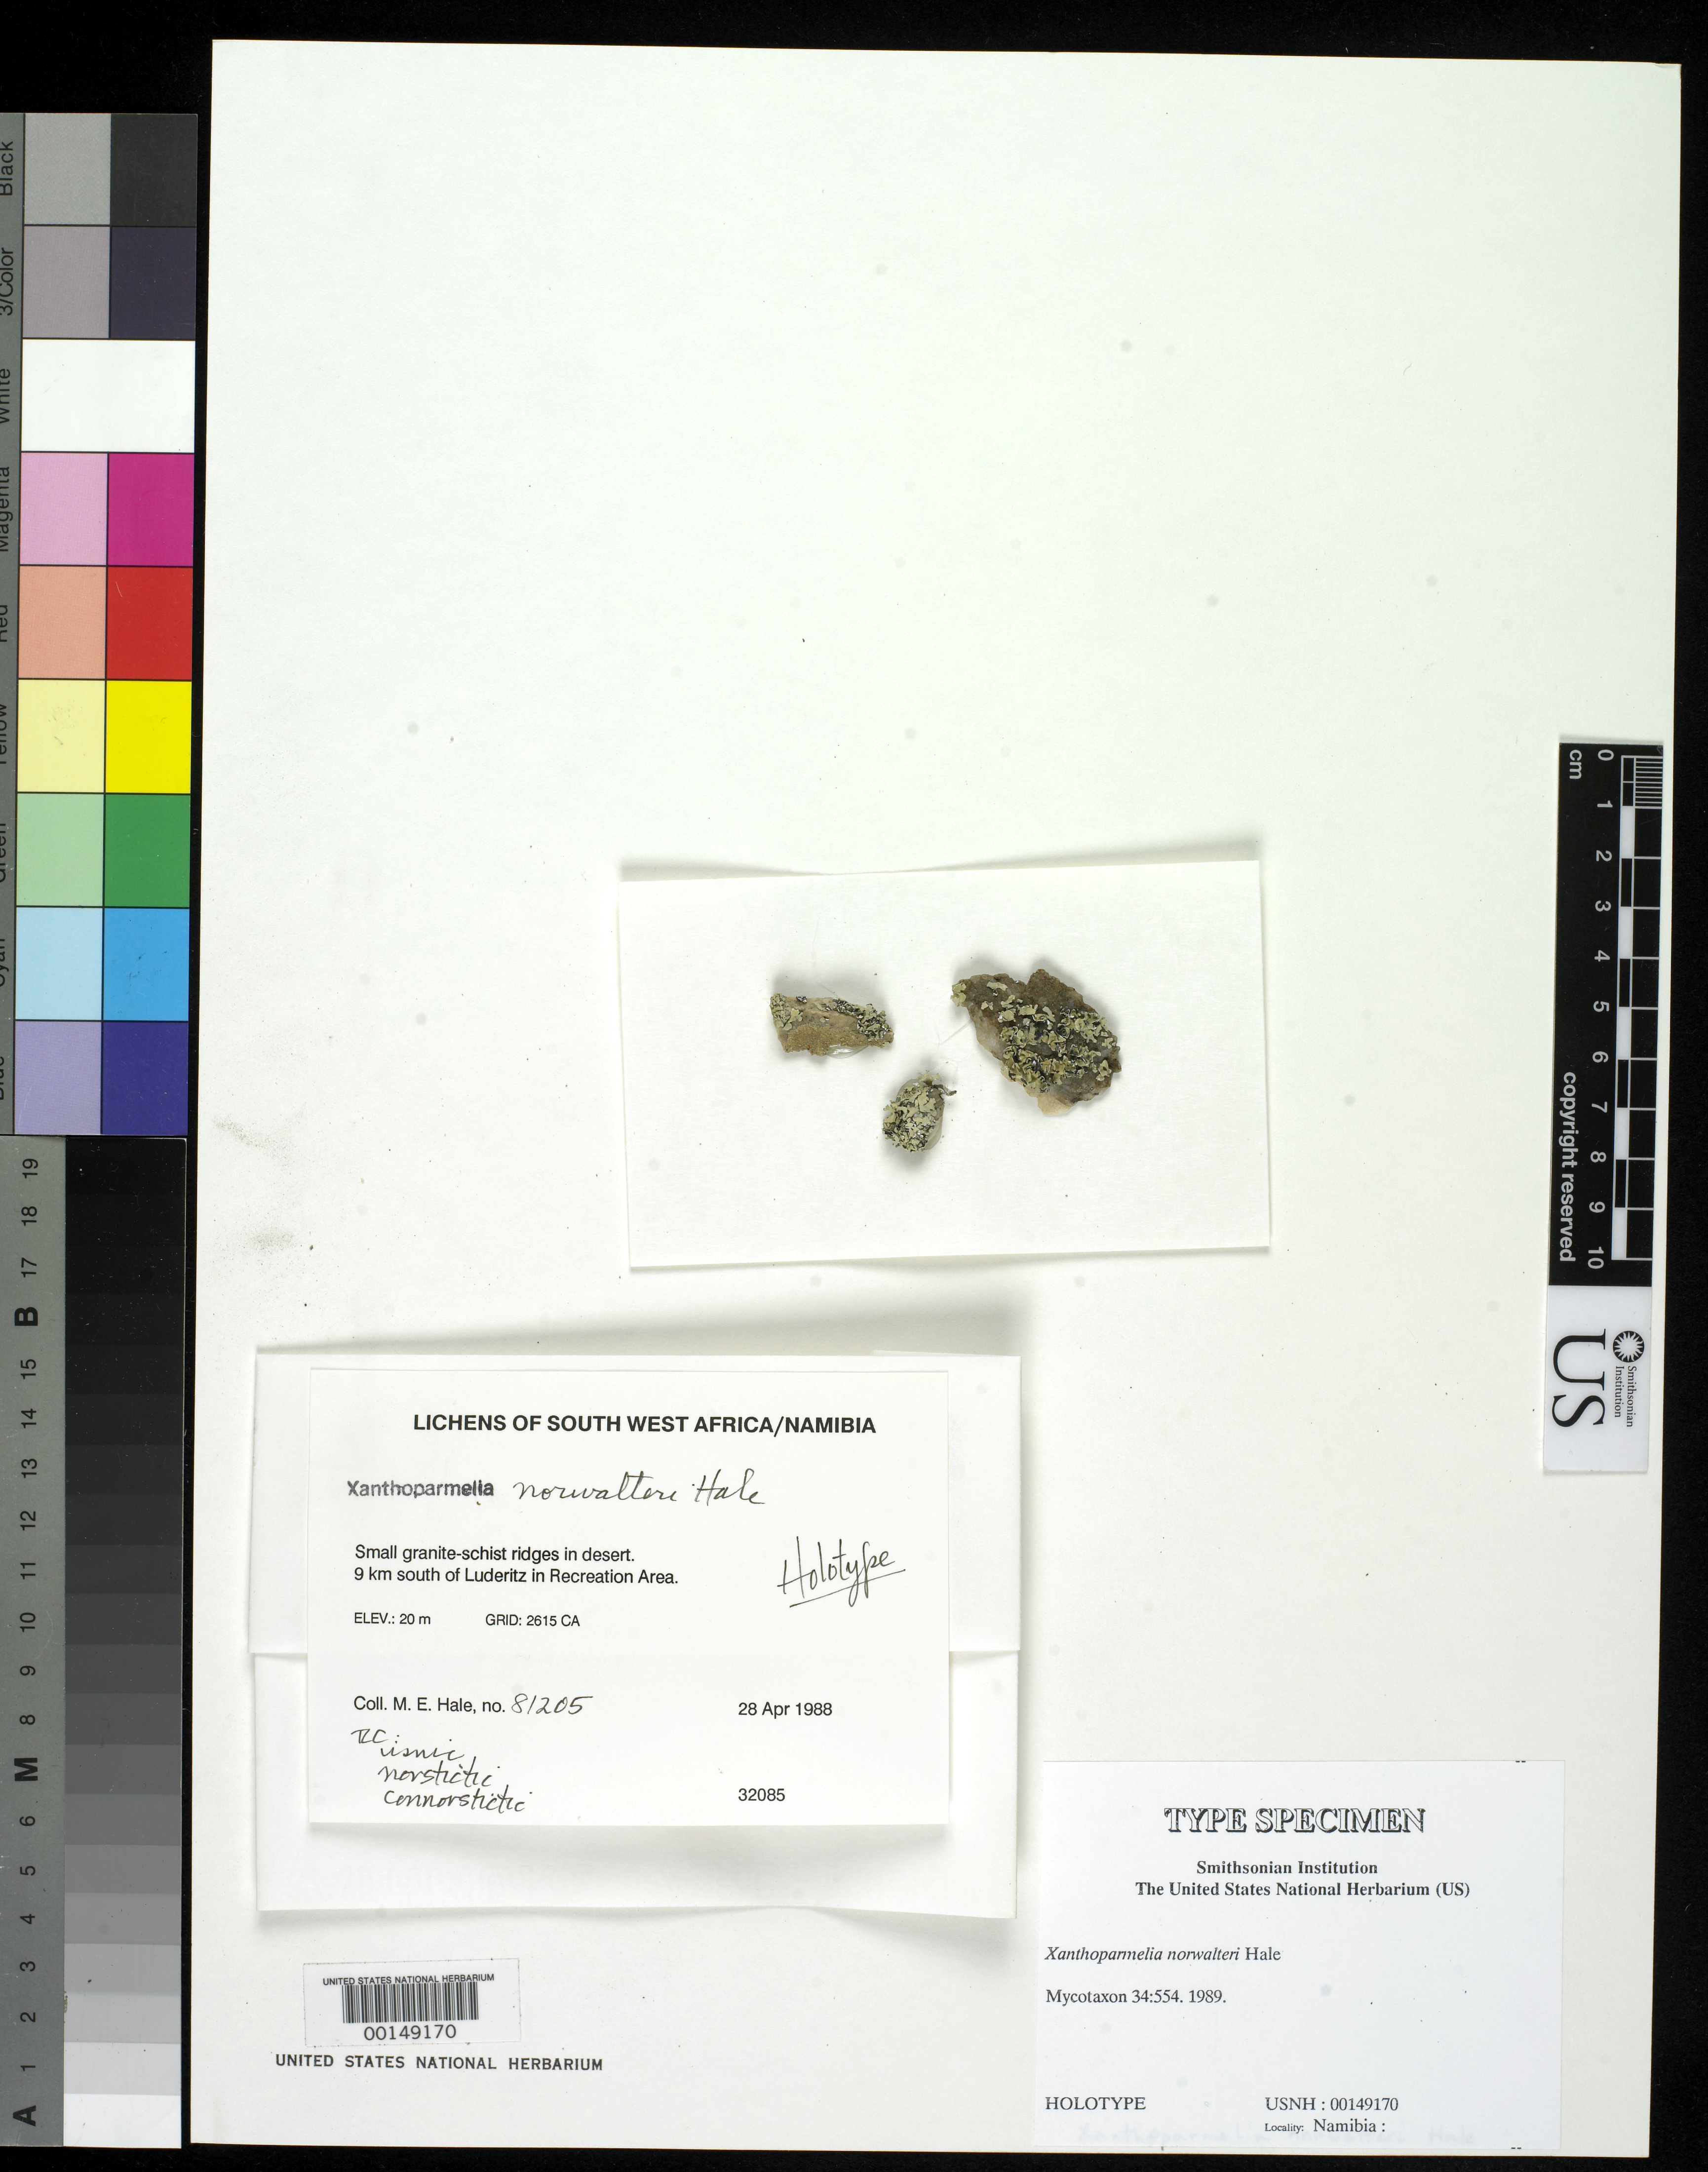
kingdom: Fungi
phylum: Ascomycota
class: Lecanoromycetes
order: Lecanorales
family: Parmeliaceae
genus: Xanthoparmelia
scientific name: Xanthoparmelia norwalteri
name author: Hale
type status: Holotype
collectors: M. Hale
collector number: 81205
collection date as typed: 28 Apr 1988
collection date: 1988-04-28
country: Namibia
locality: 9 km S of Luderitz in recreation area, Grid 2615 CA, small granite-schist ridges in desert.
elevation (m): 20